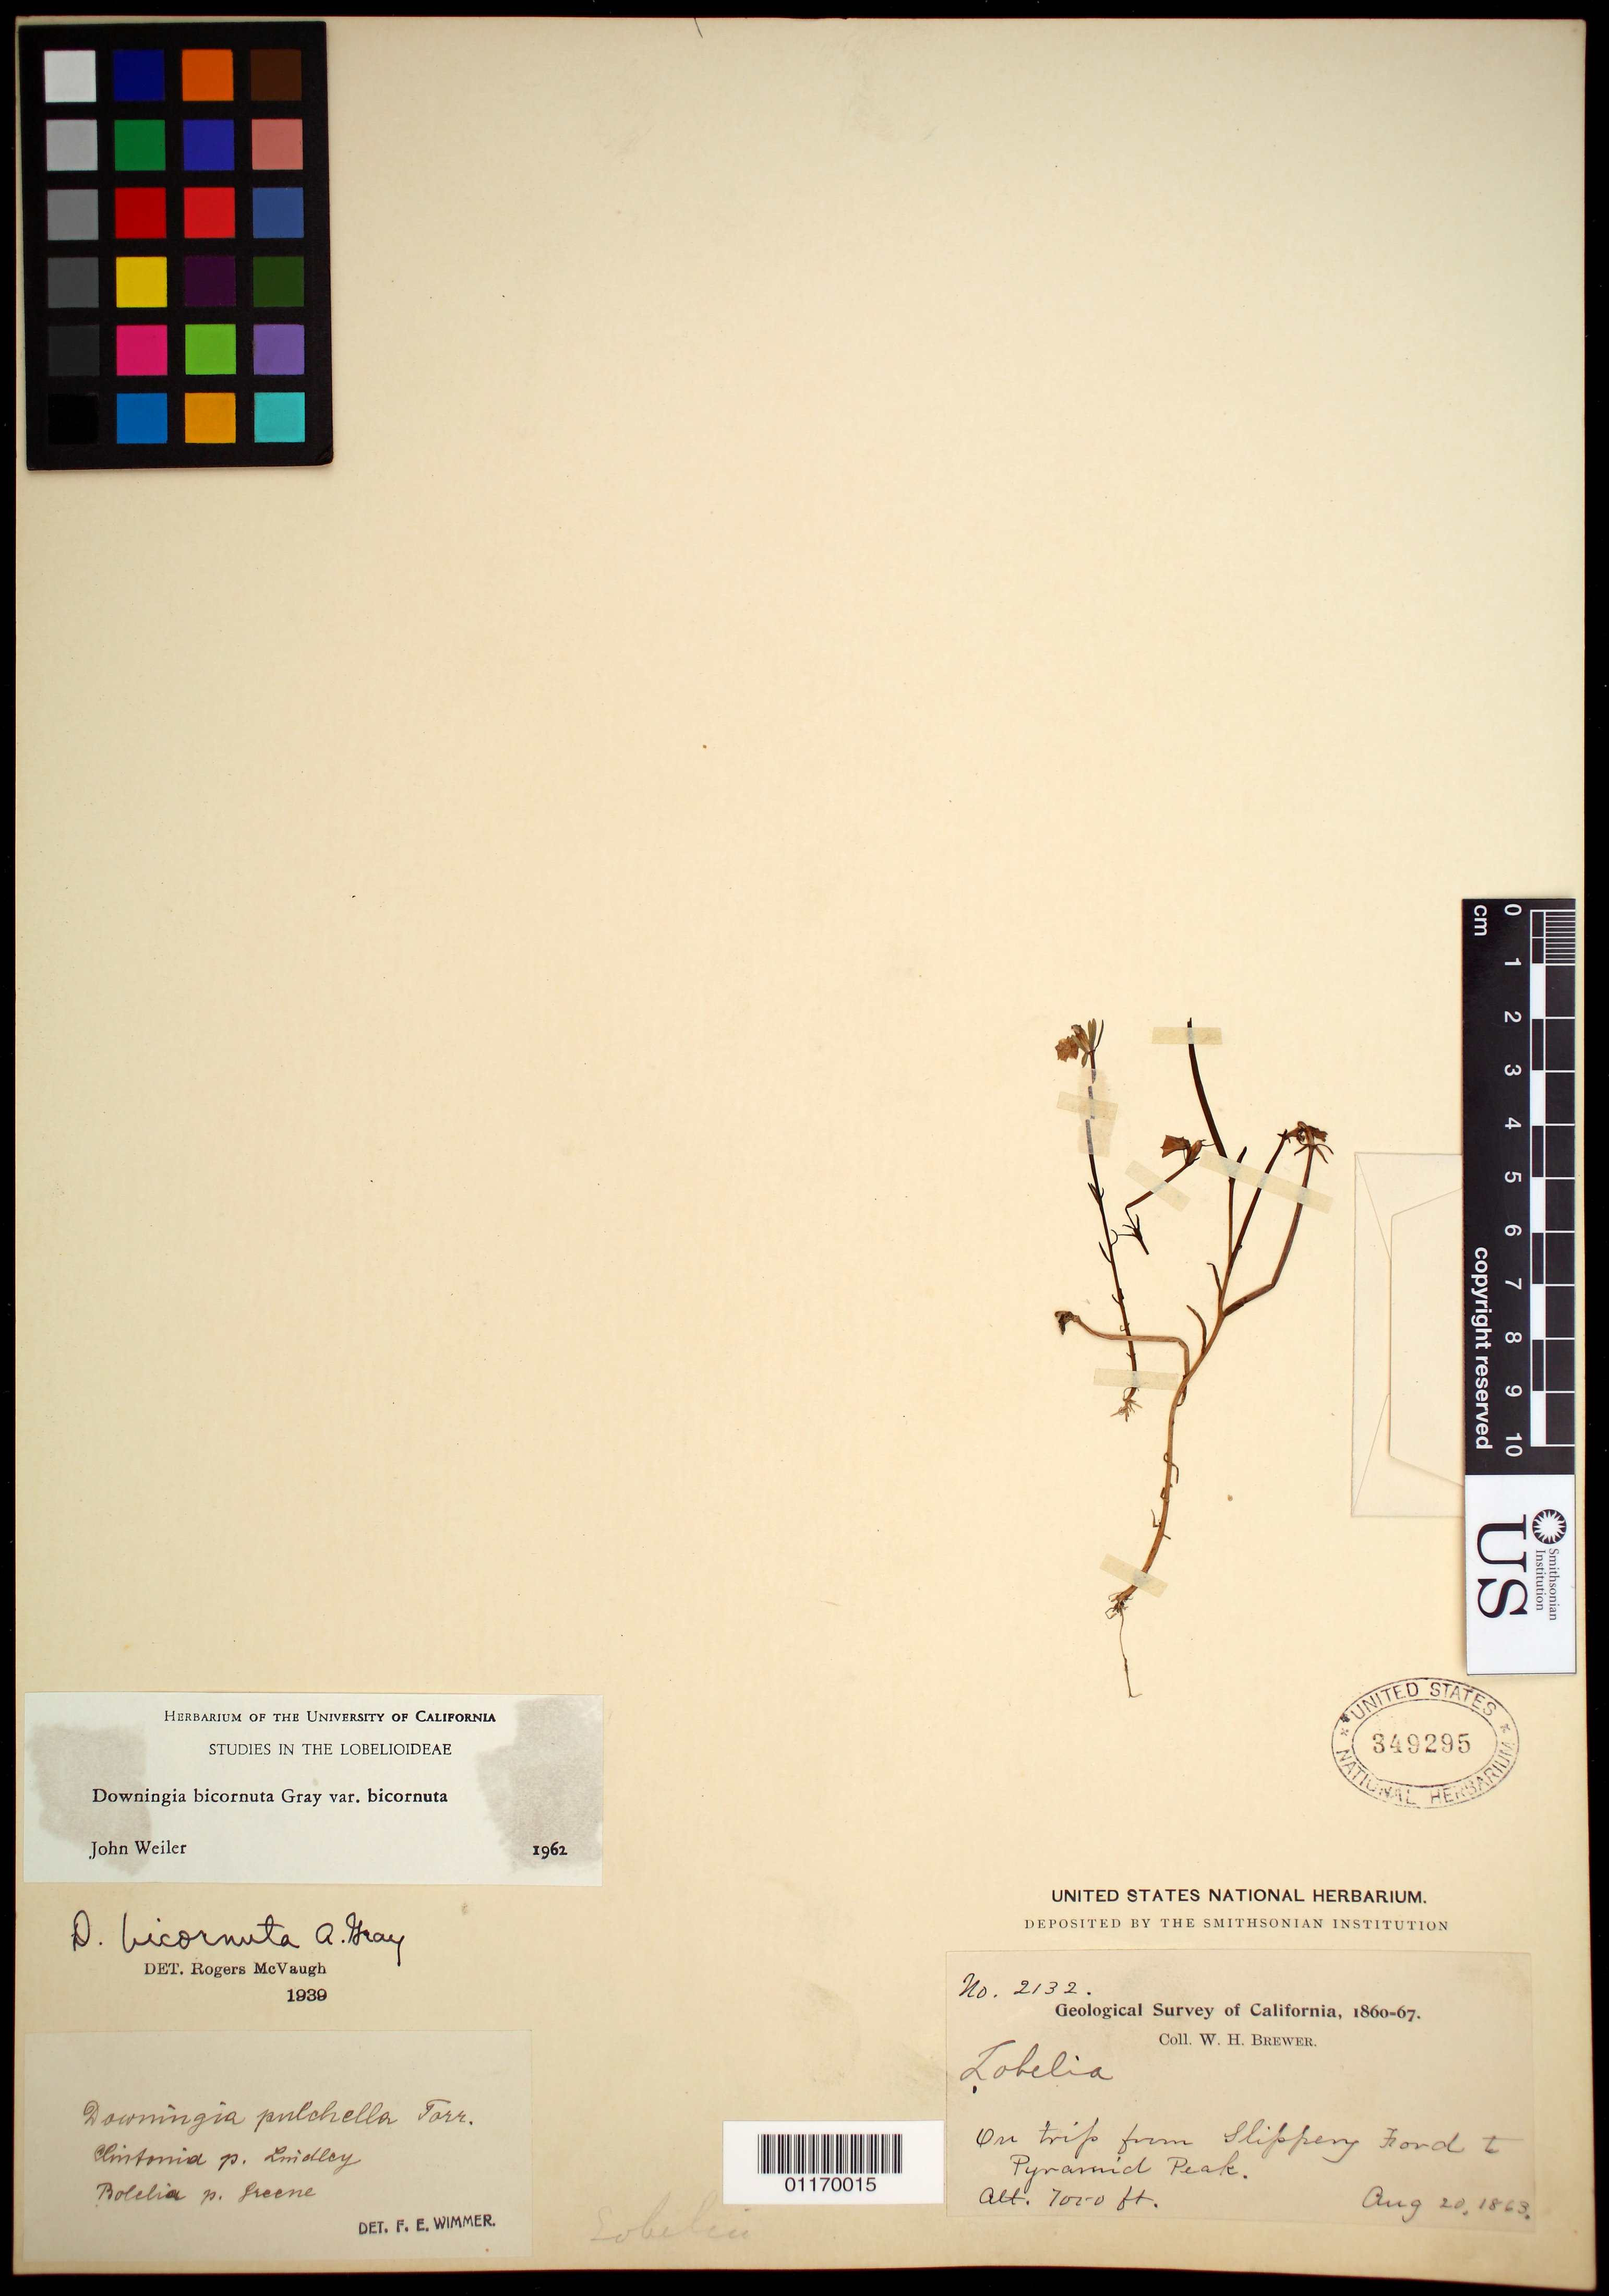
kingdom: Plantae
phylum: Tracheophyta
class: Magnoliopsida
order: Asterales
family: Campanulaceae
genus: Downingia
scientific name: Downingia bicornuta var. bicornuta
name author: A. Gray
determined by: Weiler, John H.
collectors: W. H. Brewer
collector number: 2132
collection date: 1863-08-20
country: United States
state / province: California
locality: on trip from Slippery Ford to Pyramid Peak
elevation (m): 2134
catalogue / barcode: US 349295